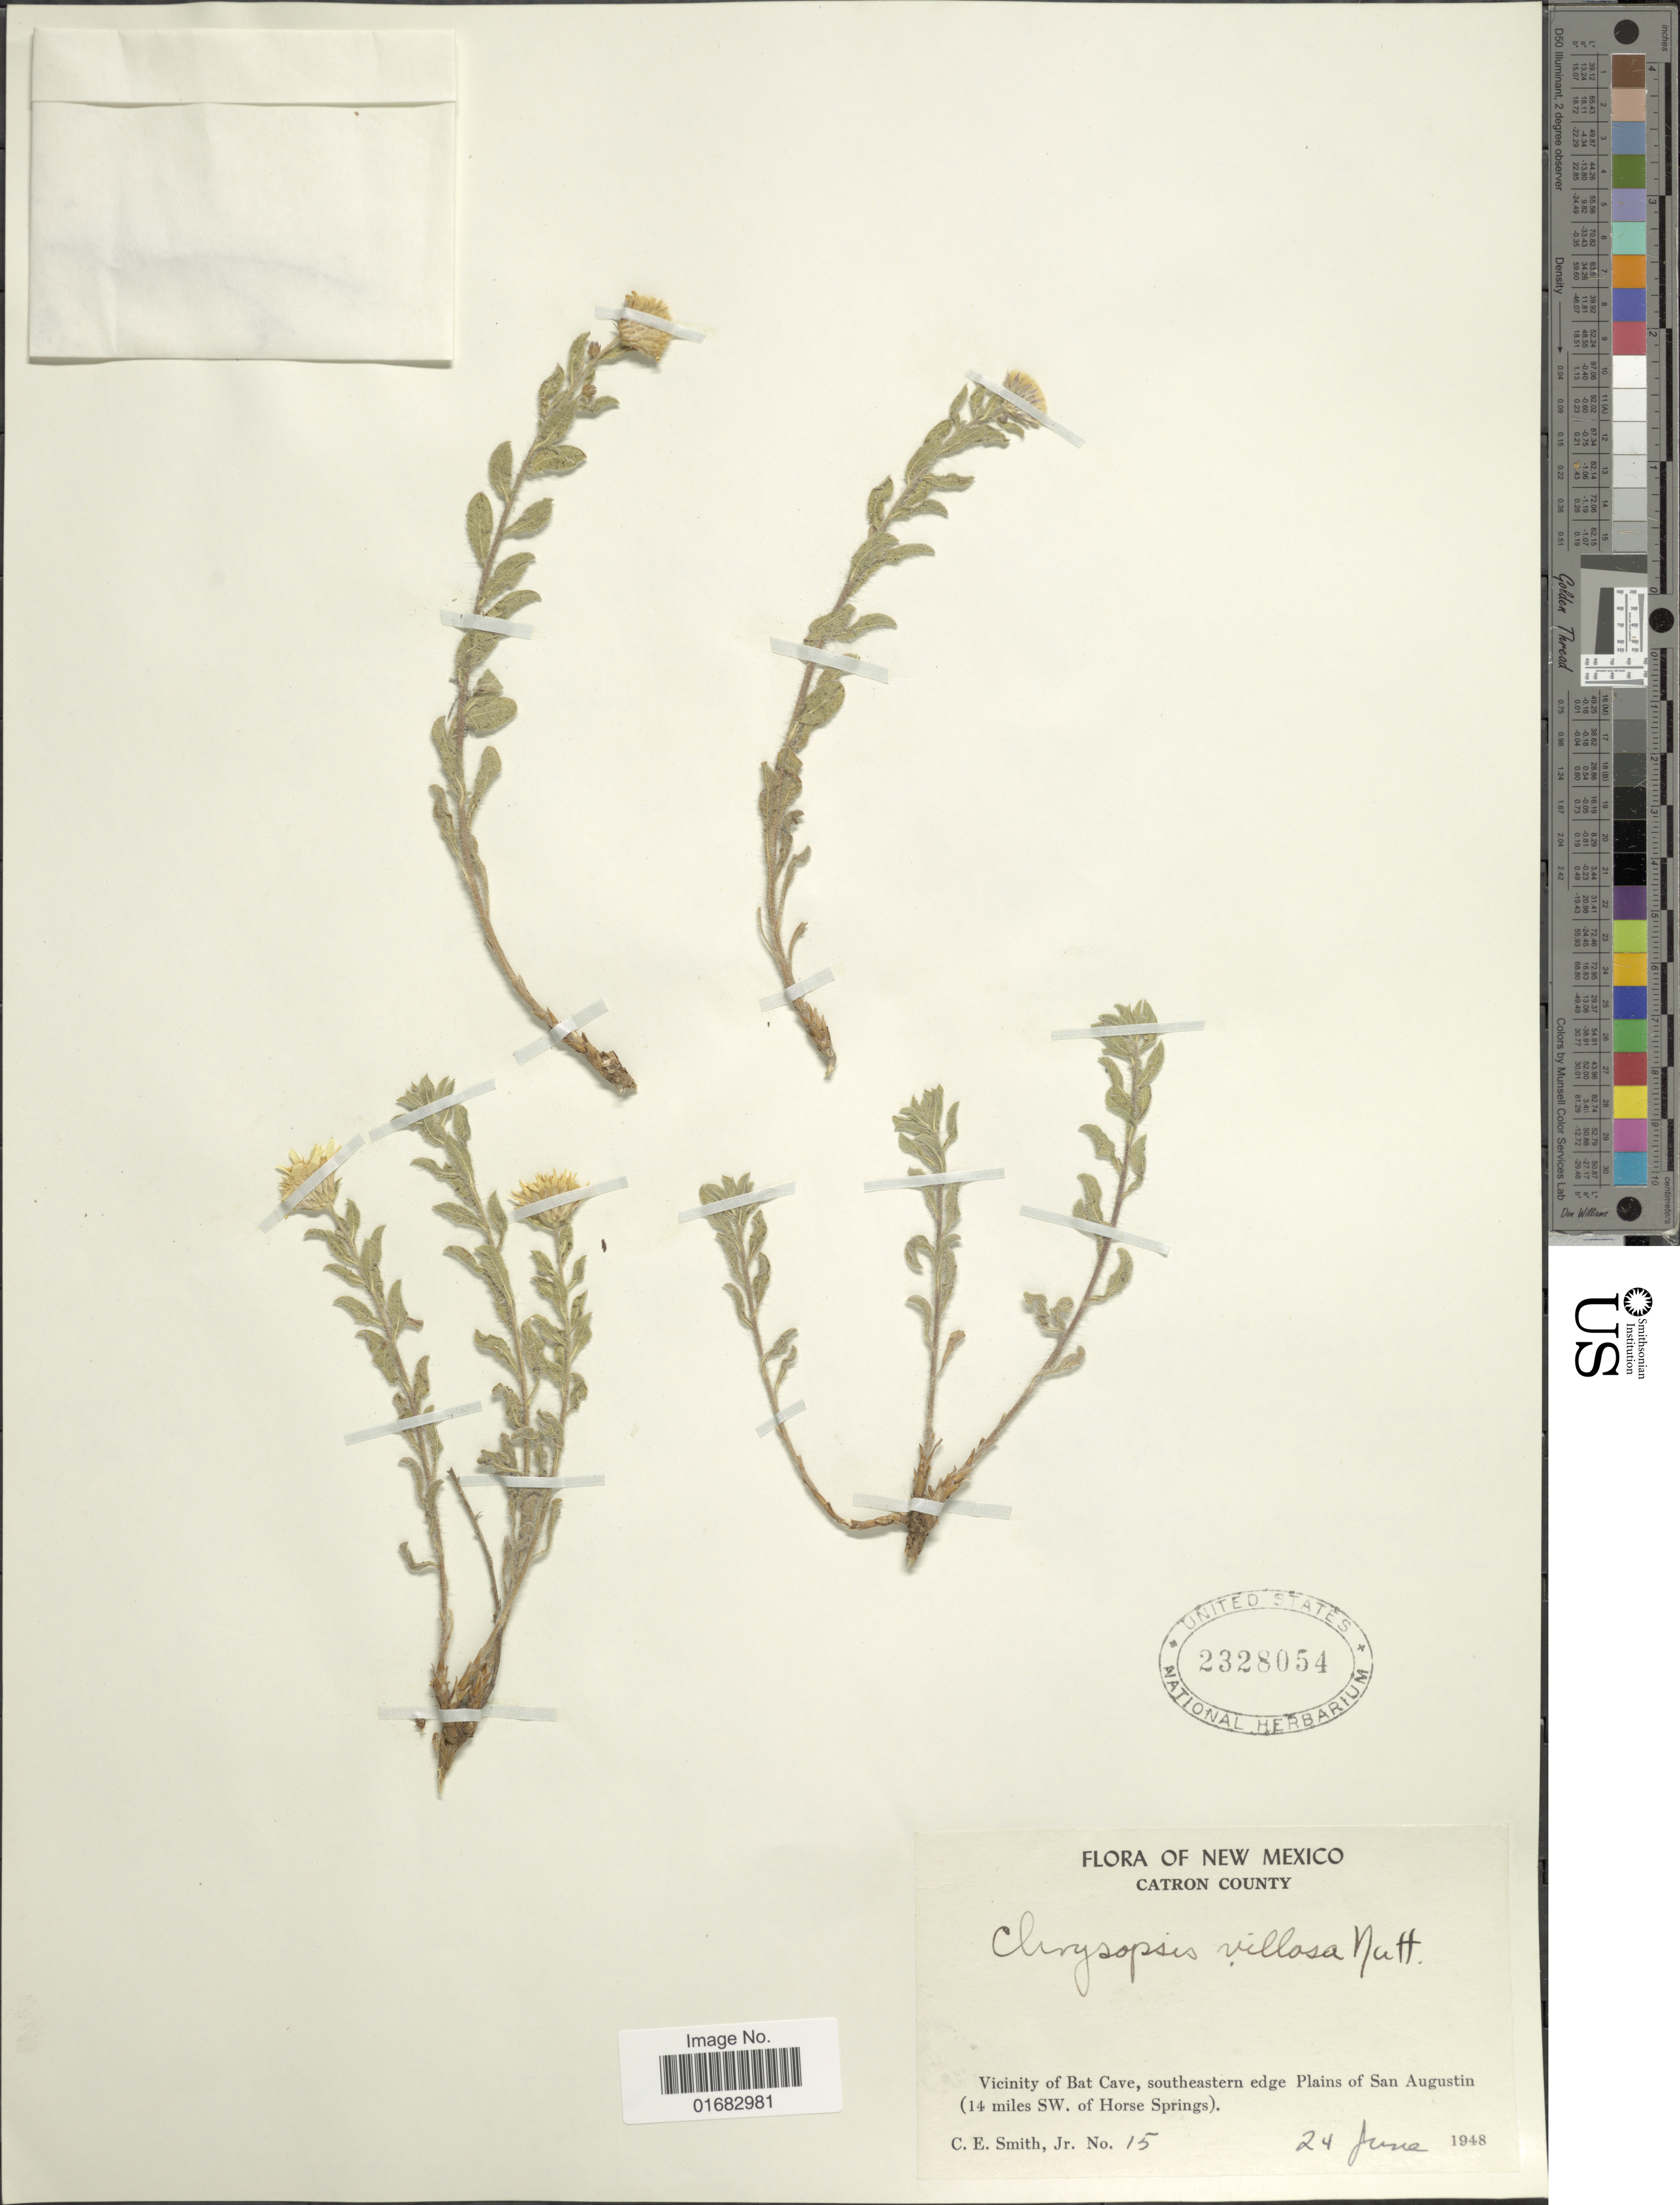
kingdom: Plantae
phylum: Tracheophyta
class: Magnoliopsida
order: Asterales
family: Asteraceae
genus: Heterotheca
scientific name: Heterotheca villosa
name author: (Pursh) Shinners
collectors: C. E. Smith Jr.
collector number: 15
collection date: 1948-06-24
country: United States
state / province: New Mexico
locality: Catron County, Vicinity of Bat Cave, southeastern edge Plains of San Augustin (14 miles SW. of Horse Springs)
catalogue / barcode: US 2328054